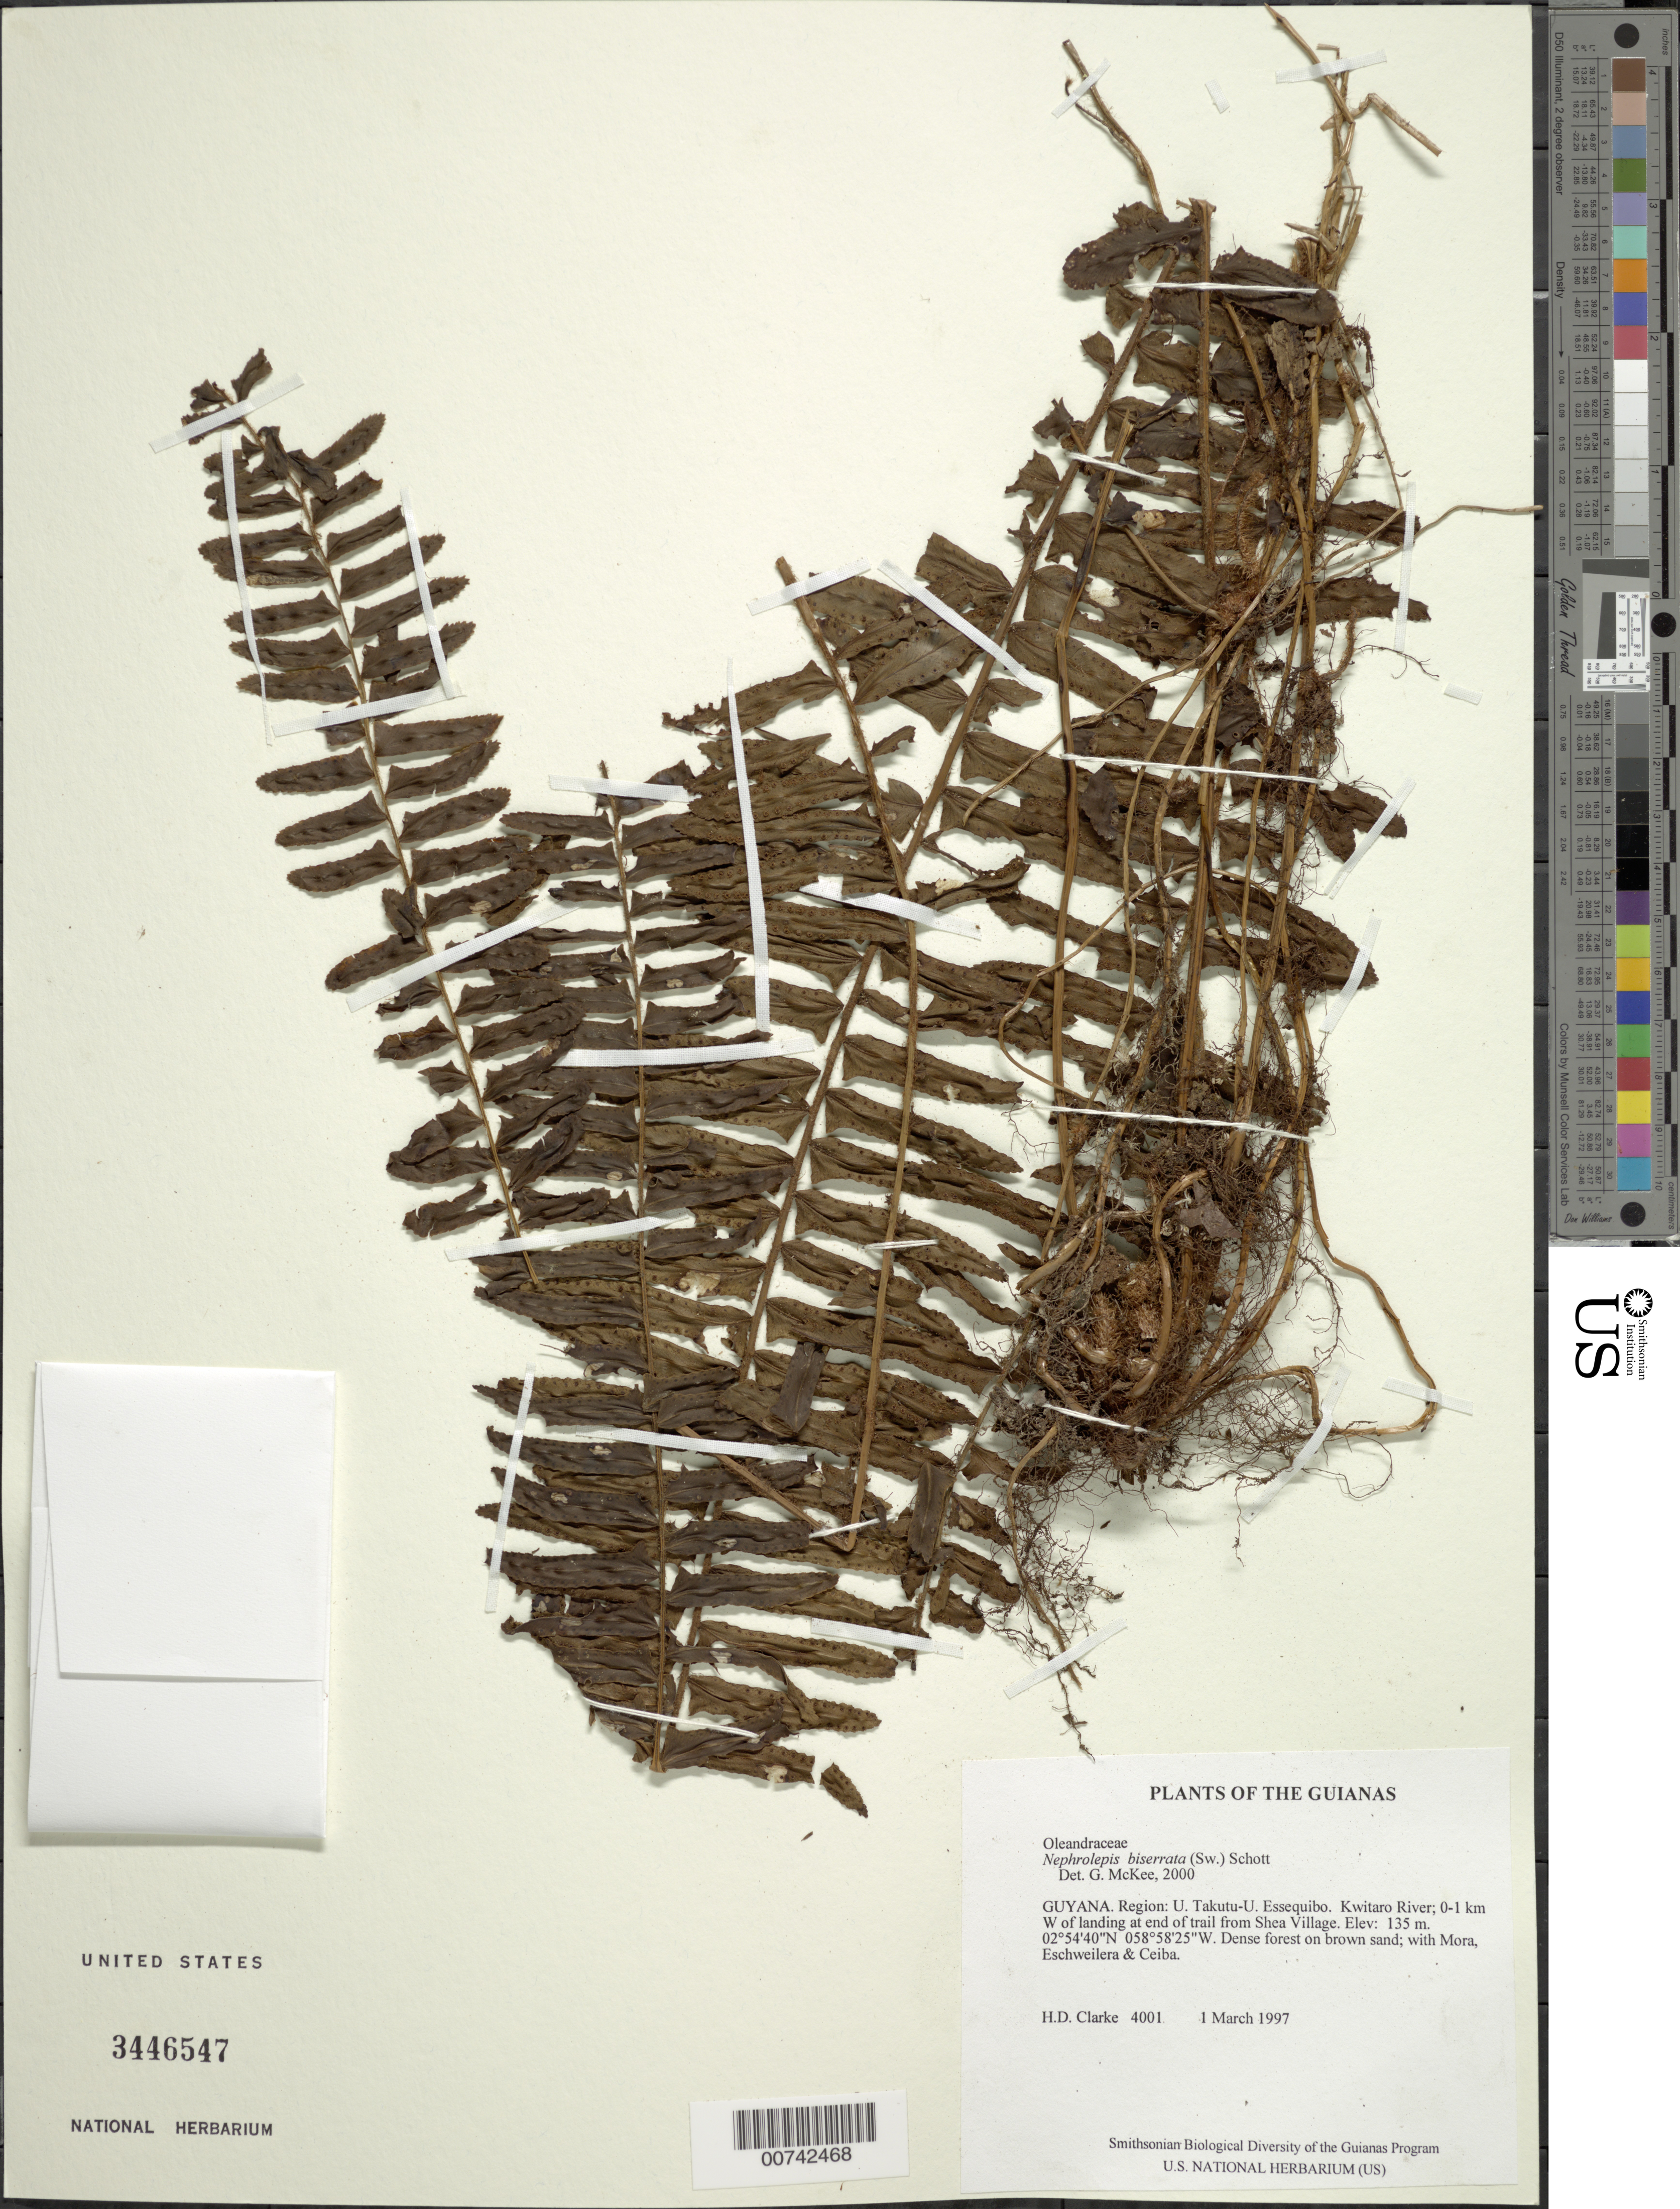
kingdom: Plantae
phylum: Tracheophyta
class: Polypodiopsida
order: Polypodiales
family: Nephrolepidaceae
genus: Nephrolepis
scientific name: Nephrolepis biserrata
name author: (Sw.) Schott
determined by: McKee, G. S., (US), NMNH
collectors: H. D. Clarke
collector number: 4001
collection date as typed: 1 March 1997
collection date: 1997-03-01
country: Guyana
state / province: U. Takutu-U. Essequibo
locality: Kwitaro River; 0-1 km W of landing at end of trail from Shea Village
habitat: Dense forest on brown sand; with Mora, Eschweilera & Ceiba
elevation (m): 135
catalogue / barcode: US 3446547